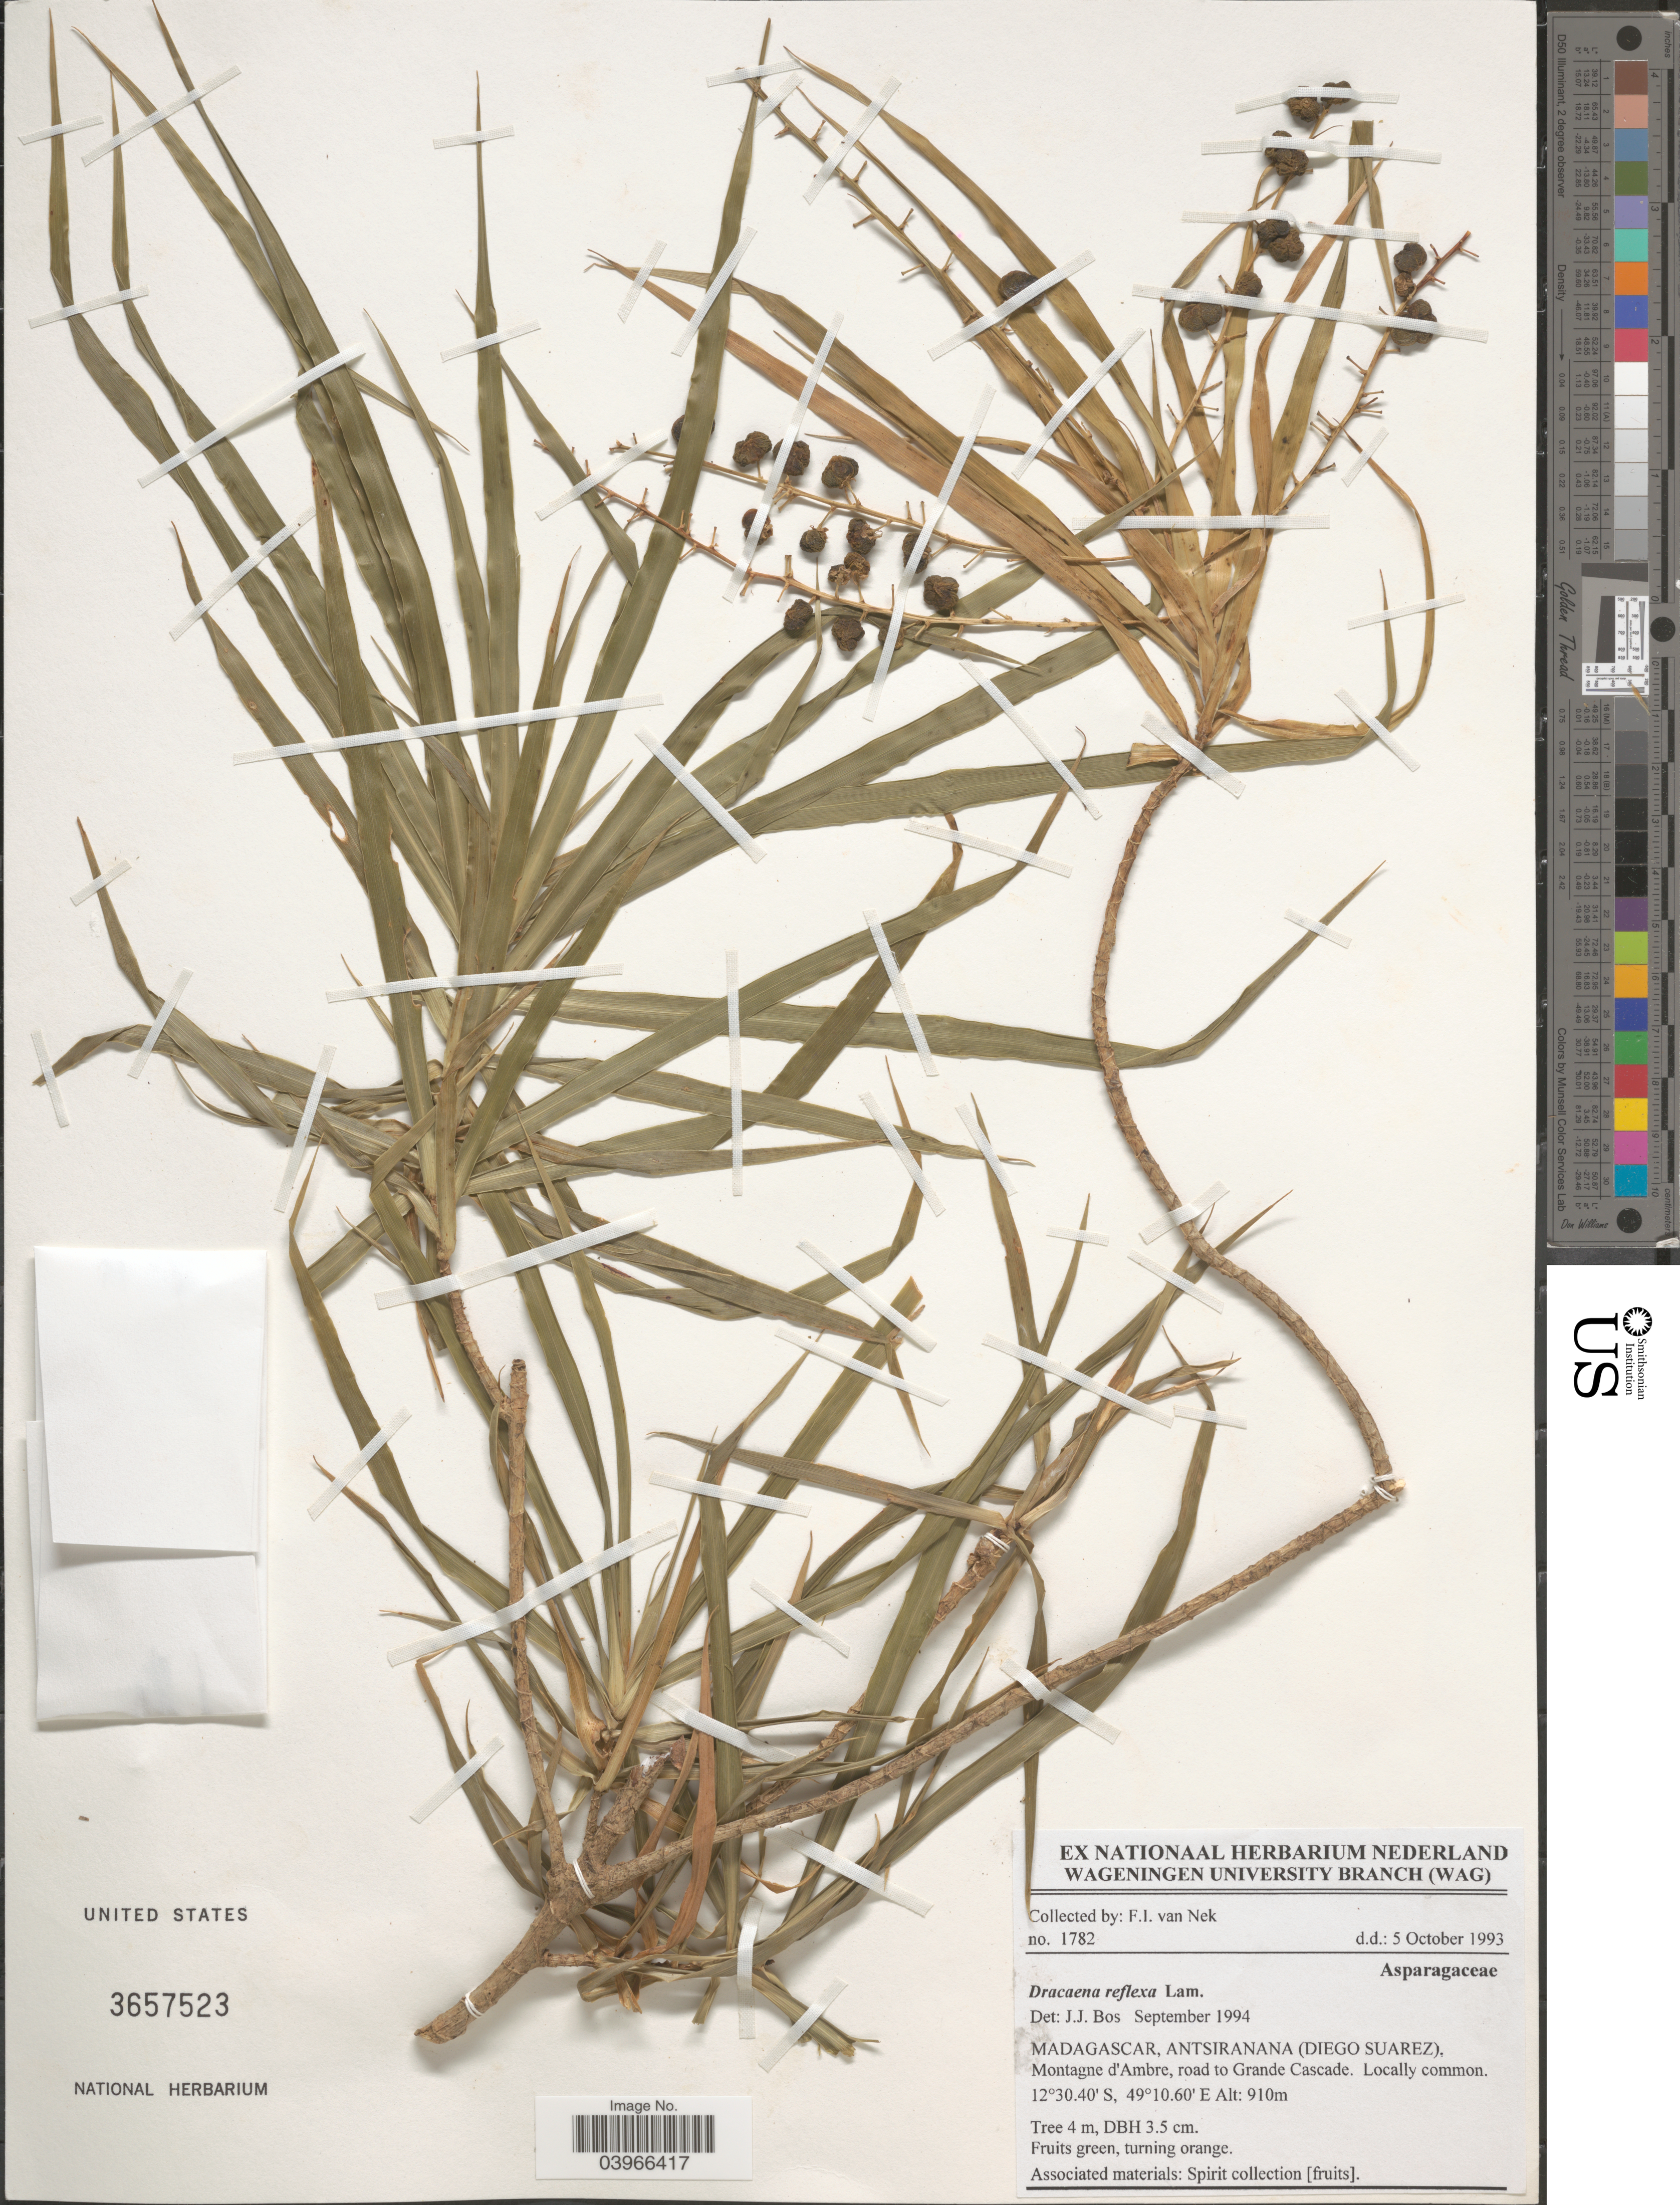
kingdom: Plantae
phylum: Tracheophyta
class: Liliopsida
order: Asparagales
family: Asparagaceae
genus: Dracaena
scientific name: Dracaena reflexa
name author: Lam.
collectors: F. van Nek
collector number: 1782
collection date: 1993-10-05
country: Madagascar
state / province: Diana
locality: (Diego Suarez), Montagne d'Ambre, road to Grande Cascade.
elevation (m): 910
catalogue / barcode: US 3657523